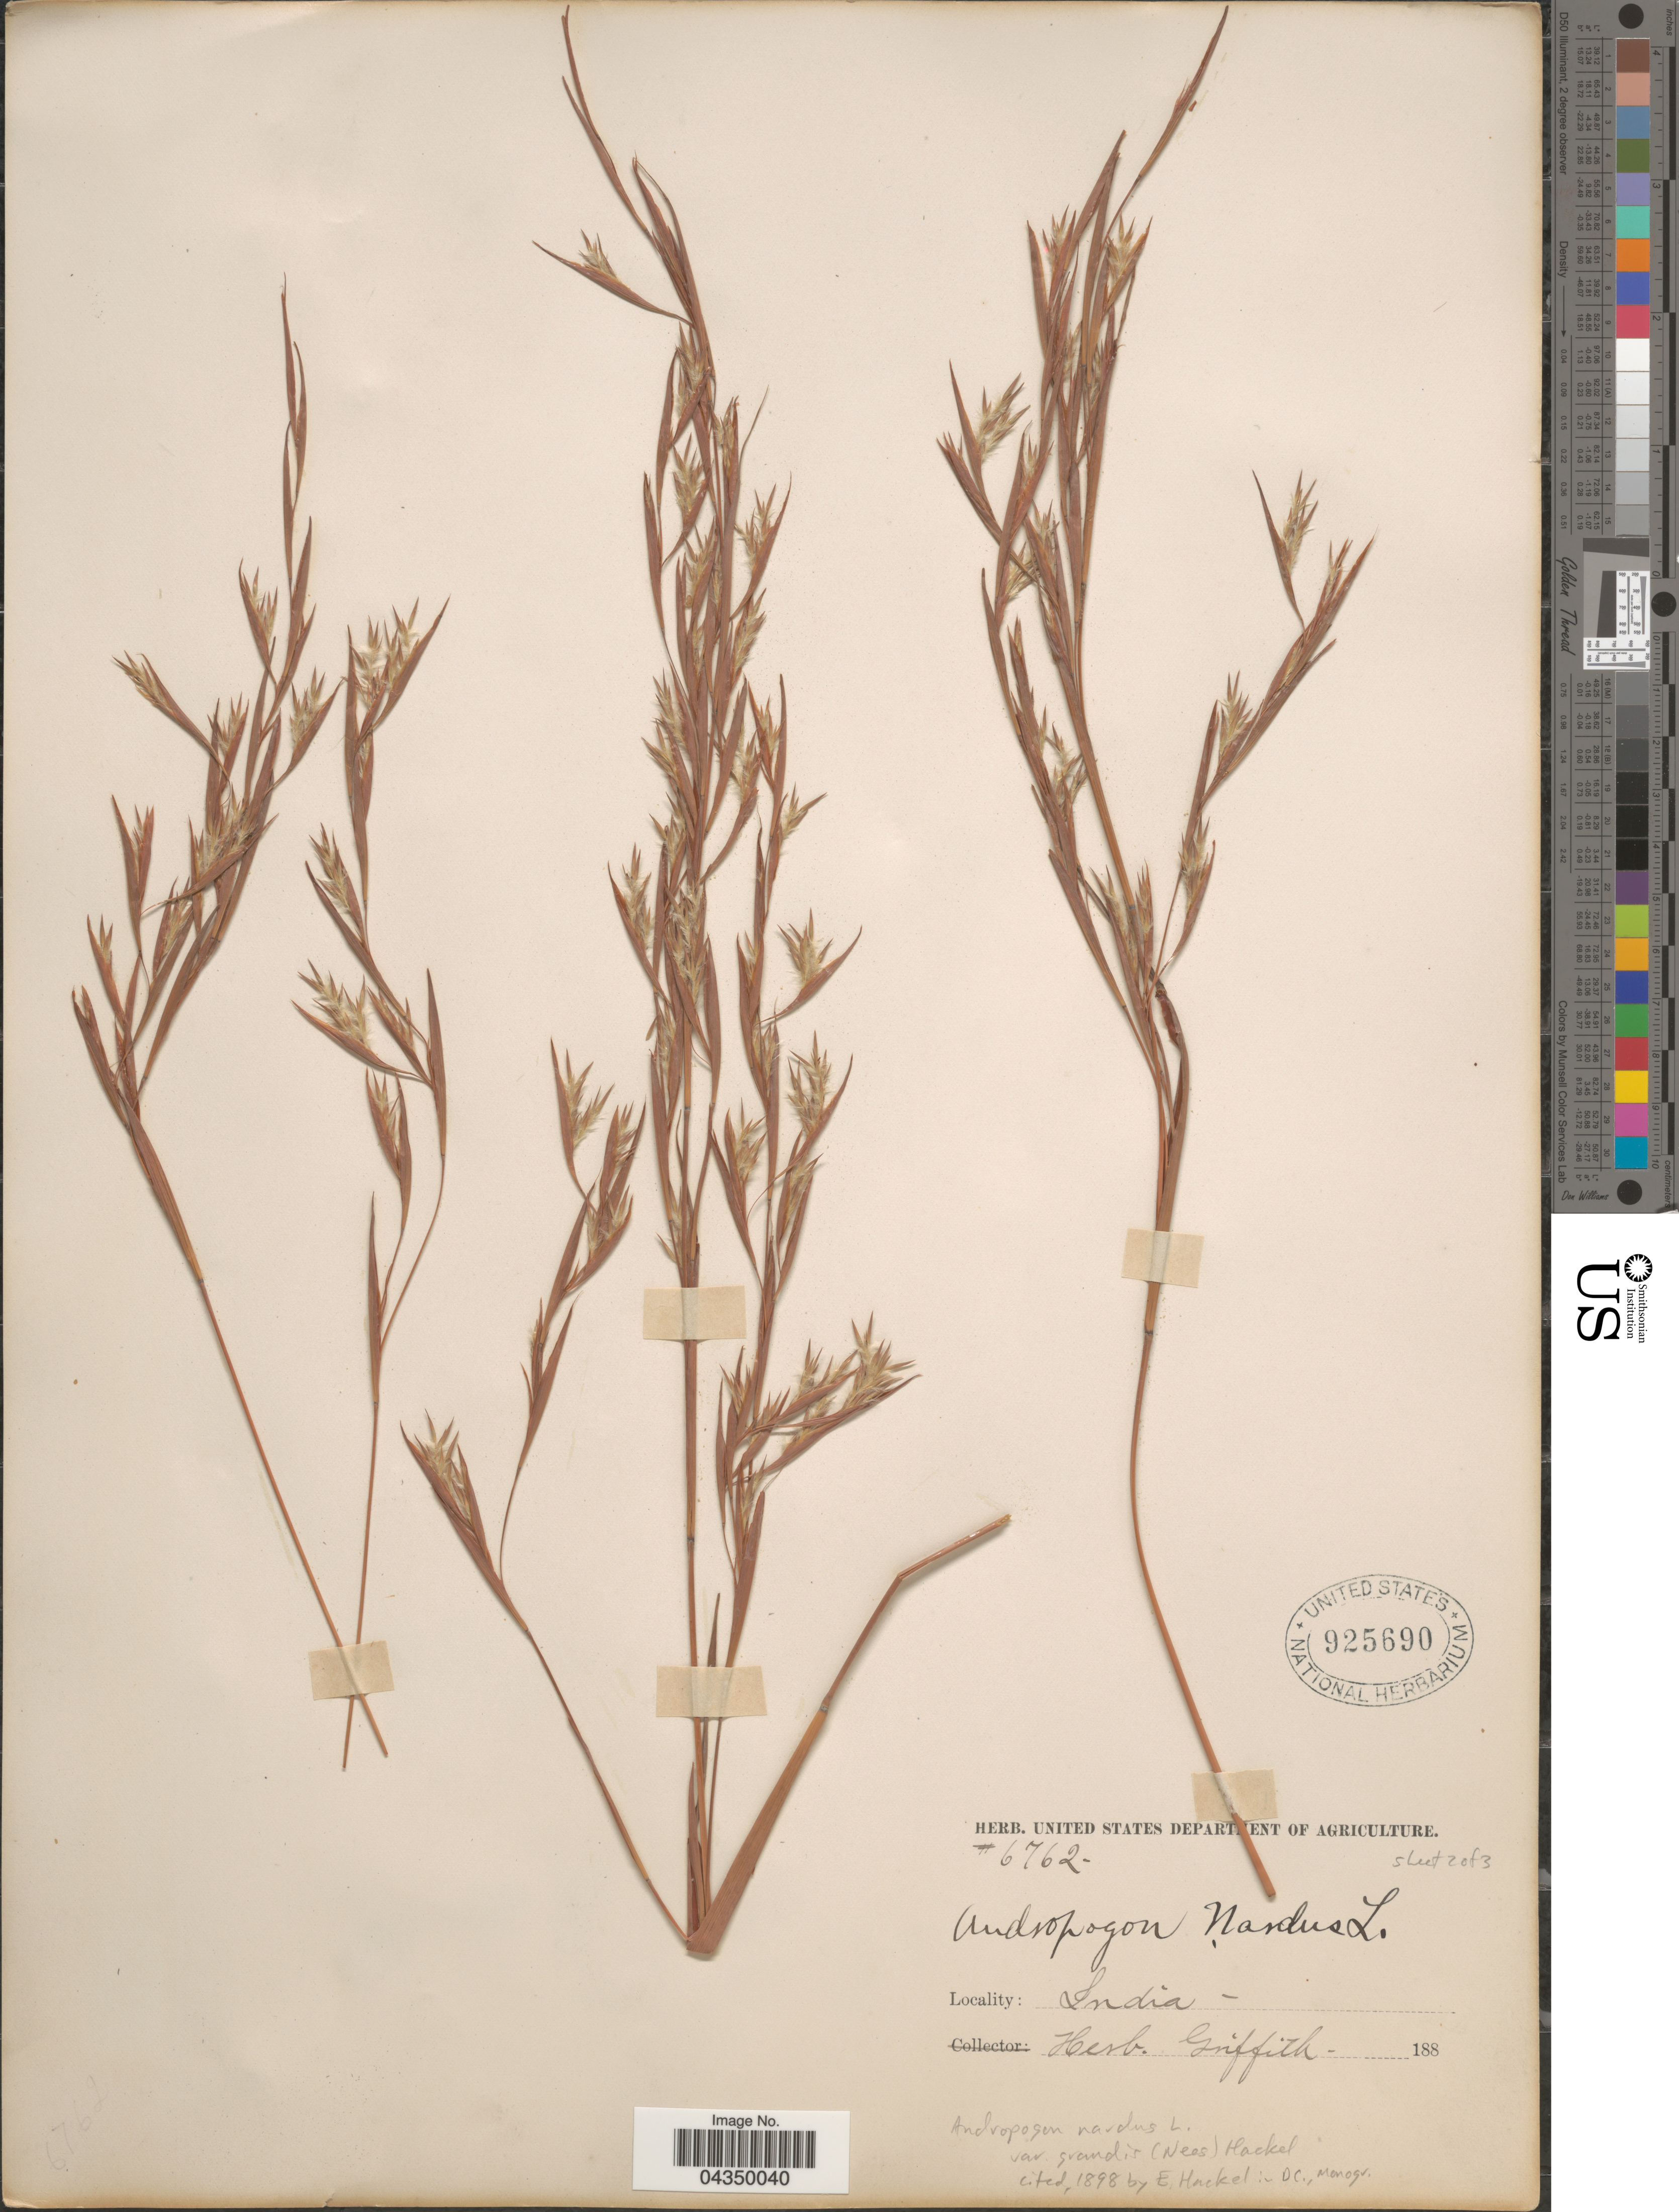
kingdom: Plantae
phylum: Tracheophyta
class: Liliopsida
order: Poales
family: Poaceae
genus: Cymbopogon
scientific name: Cymbopogon nardus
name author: (L.) Rendle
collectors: ex herb. Griffith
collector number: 6762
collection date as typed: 188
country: India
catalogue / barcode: US 925690